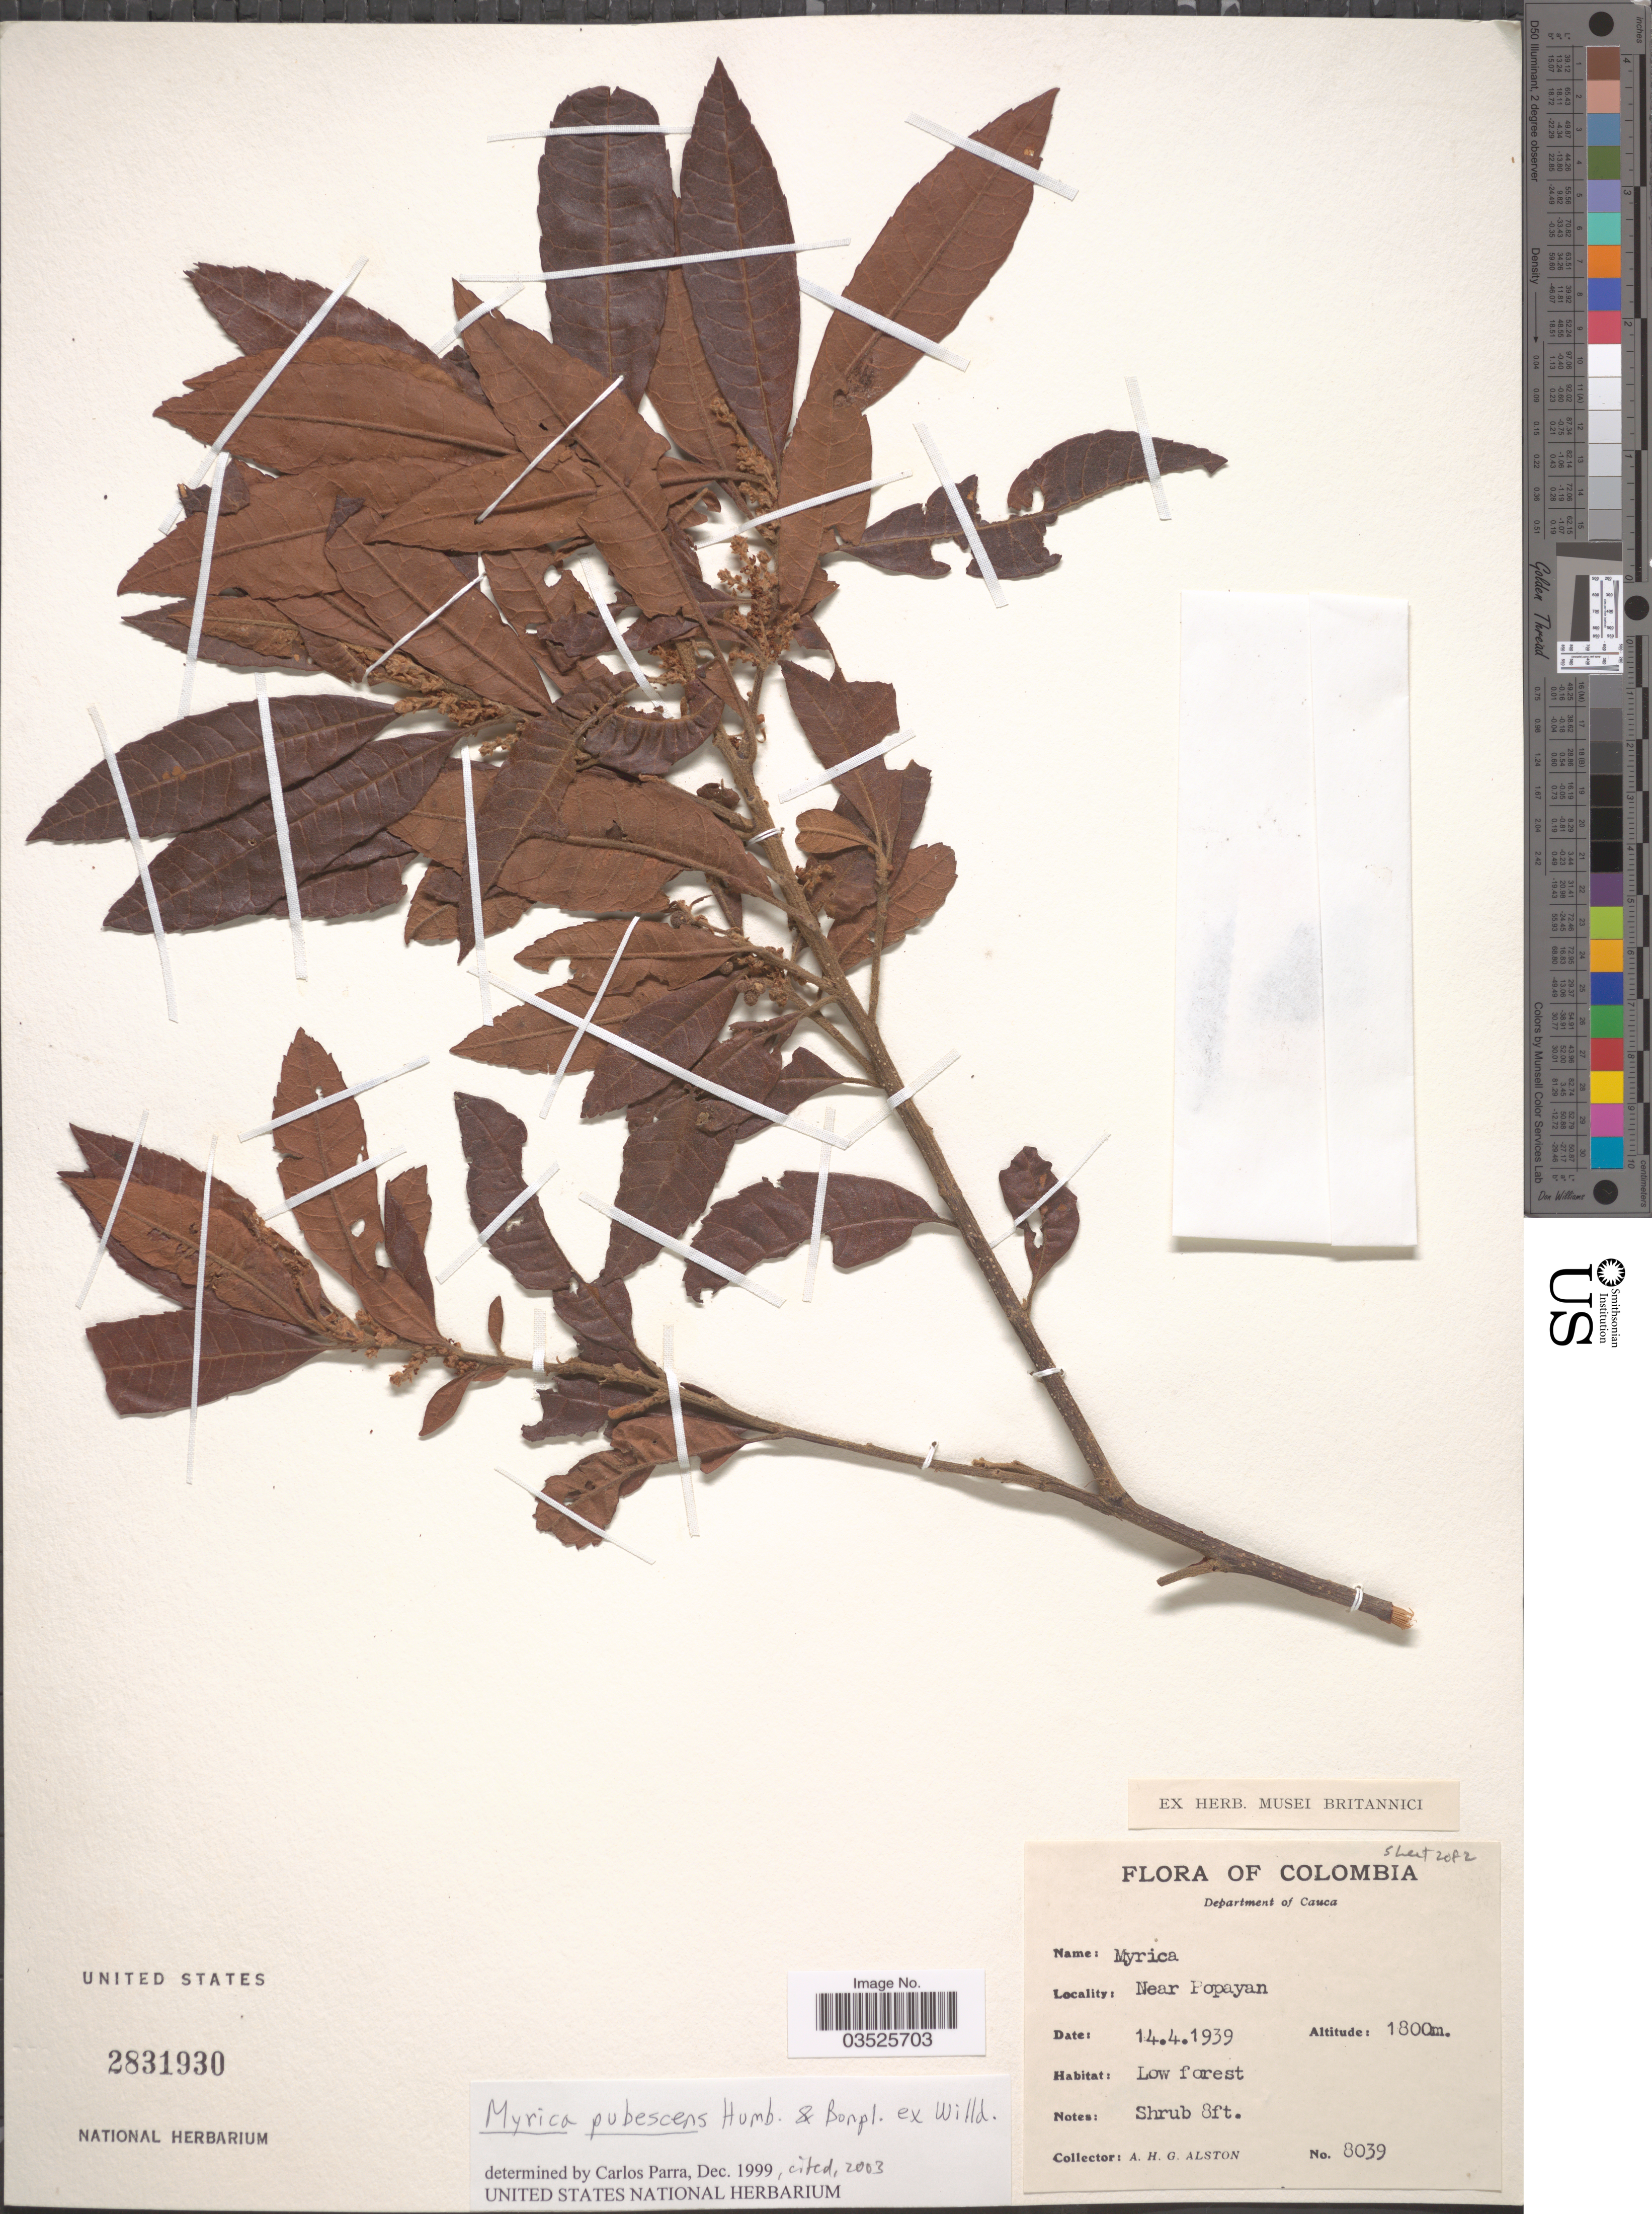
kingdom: Plantae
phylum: Tracheophyta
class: Magnoliopsida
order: Fagales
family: Myricaceae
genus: Morella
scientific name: Morella pubescens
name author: (Humb. & Bonpl. ex Willd.) Wilbur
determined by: Strong, M. T., (US), Smithsonian Institution - National Museum of Natural History (UNITED STATES)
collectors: A. H. Alston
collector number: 8039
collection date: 1939-04-14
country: Colombia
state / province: Cauca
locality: Department of Cauca. Near Popayan.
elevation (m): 1800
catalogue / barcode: US 2831930